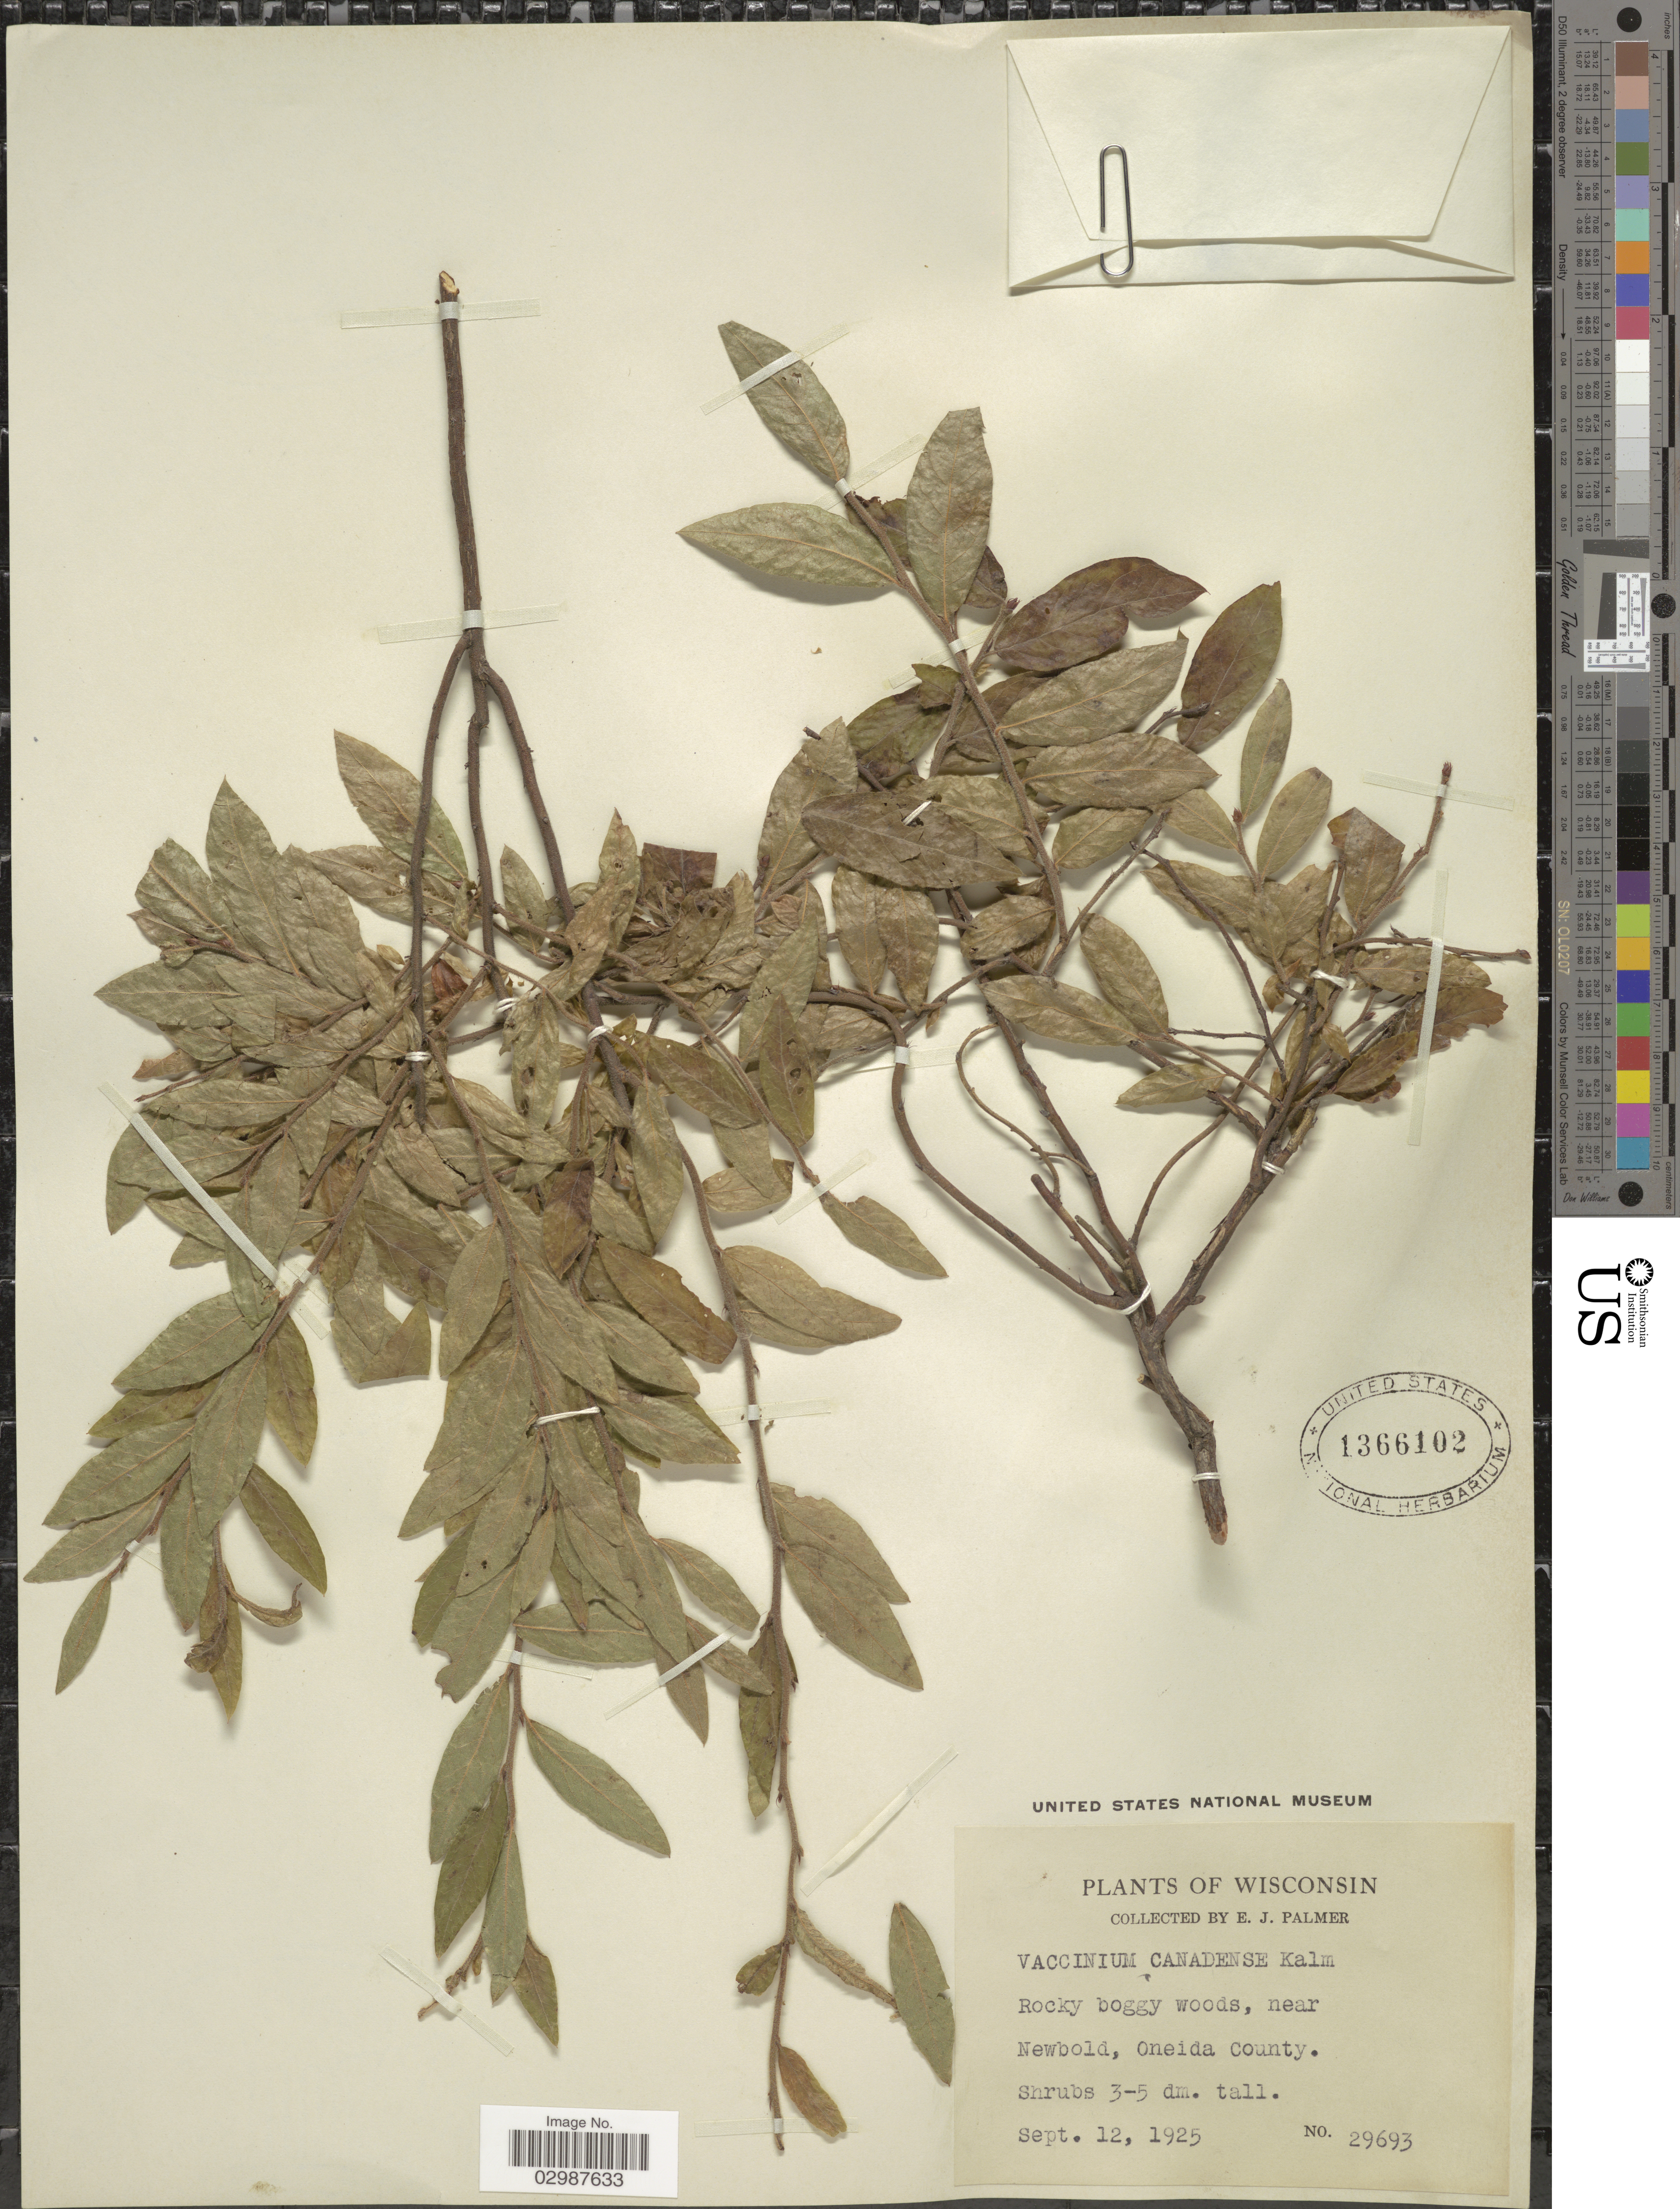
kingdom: Plantae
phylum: Tracheophyta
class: Magnoliopsida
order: Ericales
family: Ericaceae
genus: Vaccinium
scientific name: Vaccinium canadense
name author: Kalm ex Richardson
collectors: E. J. Palmer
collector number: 29693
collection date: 1925-09-12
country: United States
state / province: Wisconsin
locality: Near Newbold, Oneida County.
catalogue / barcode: US 1366102